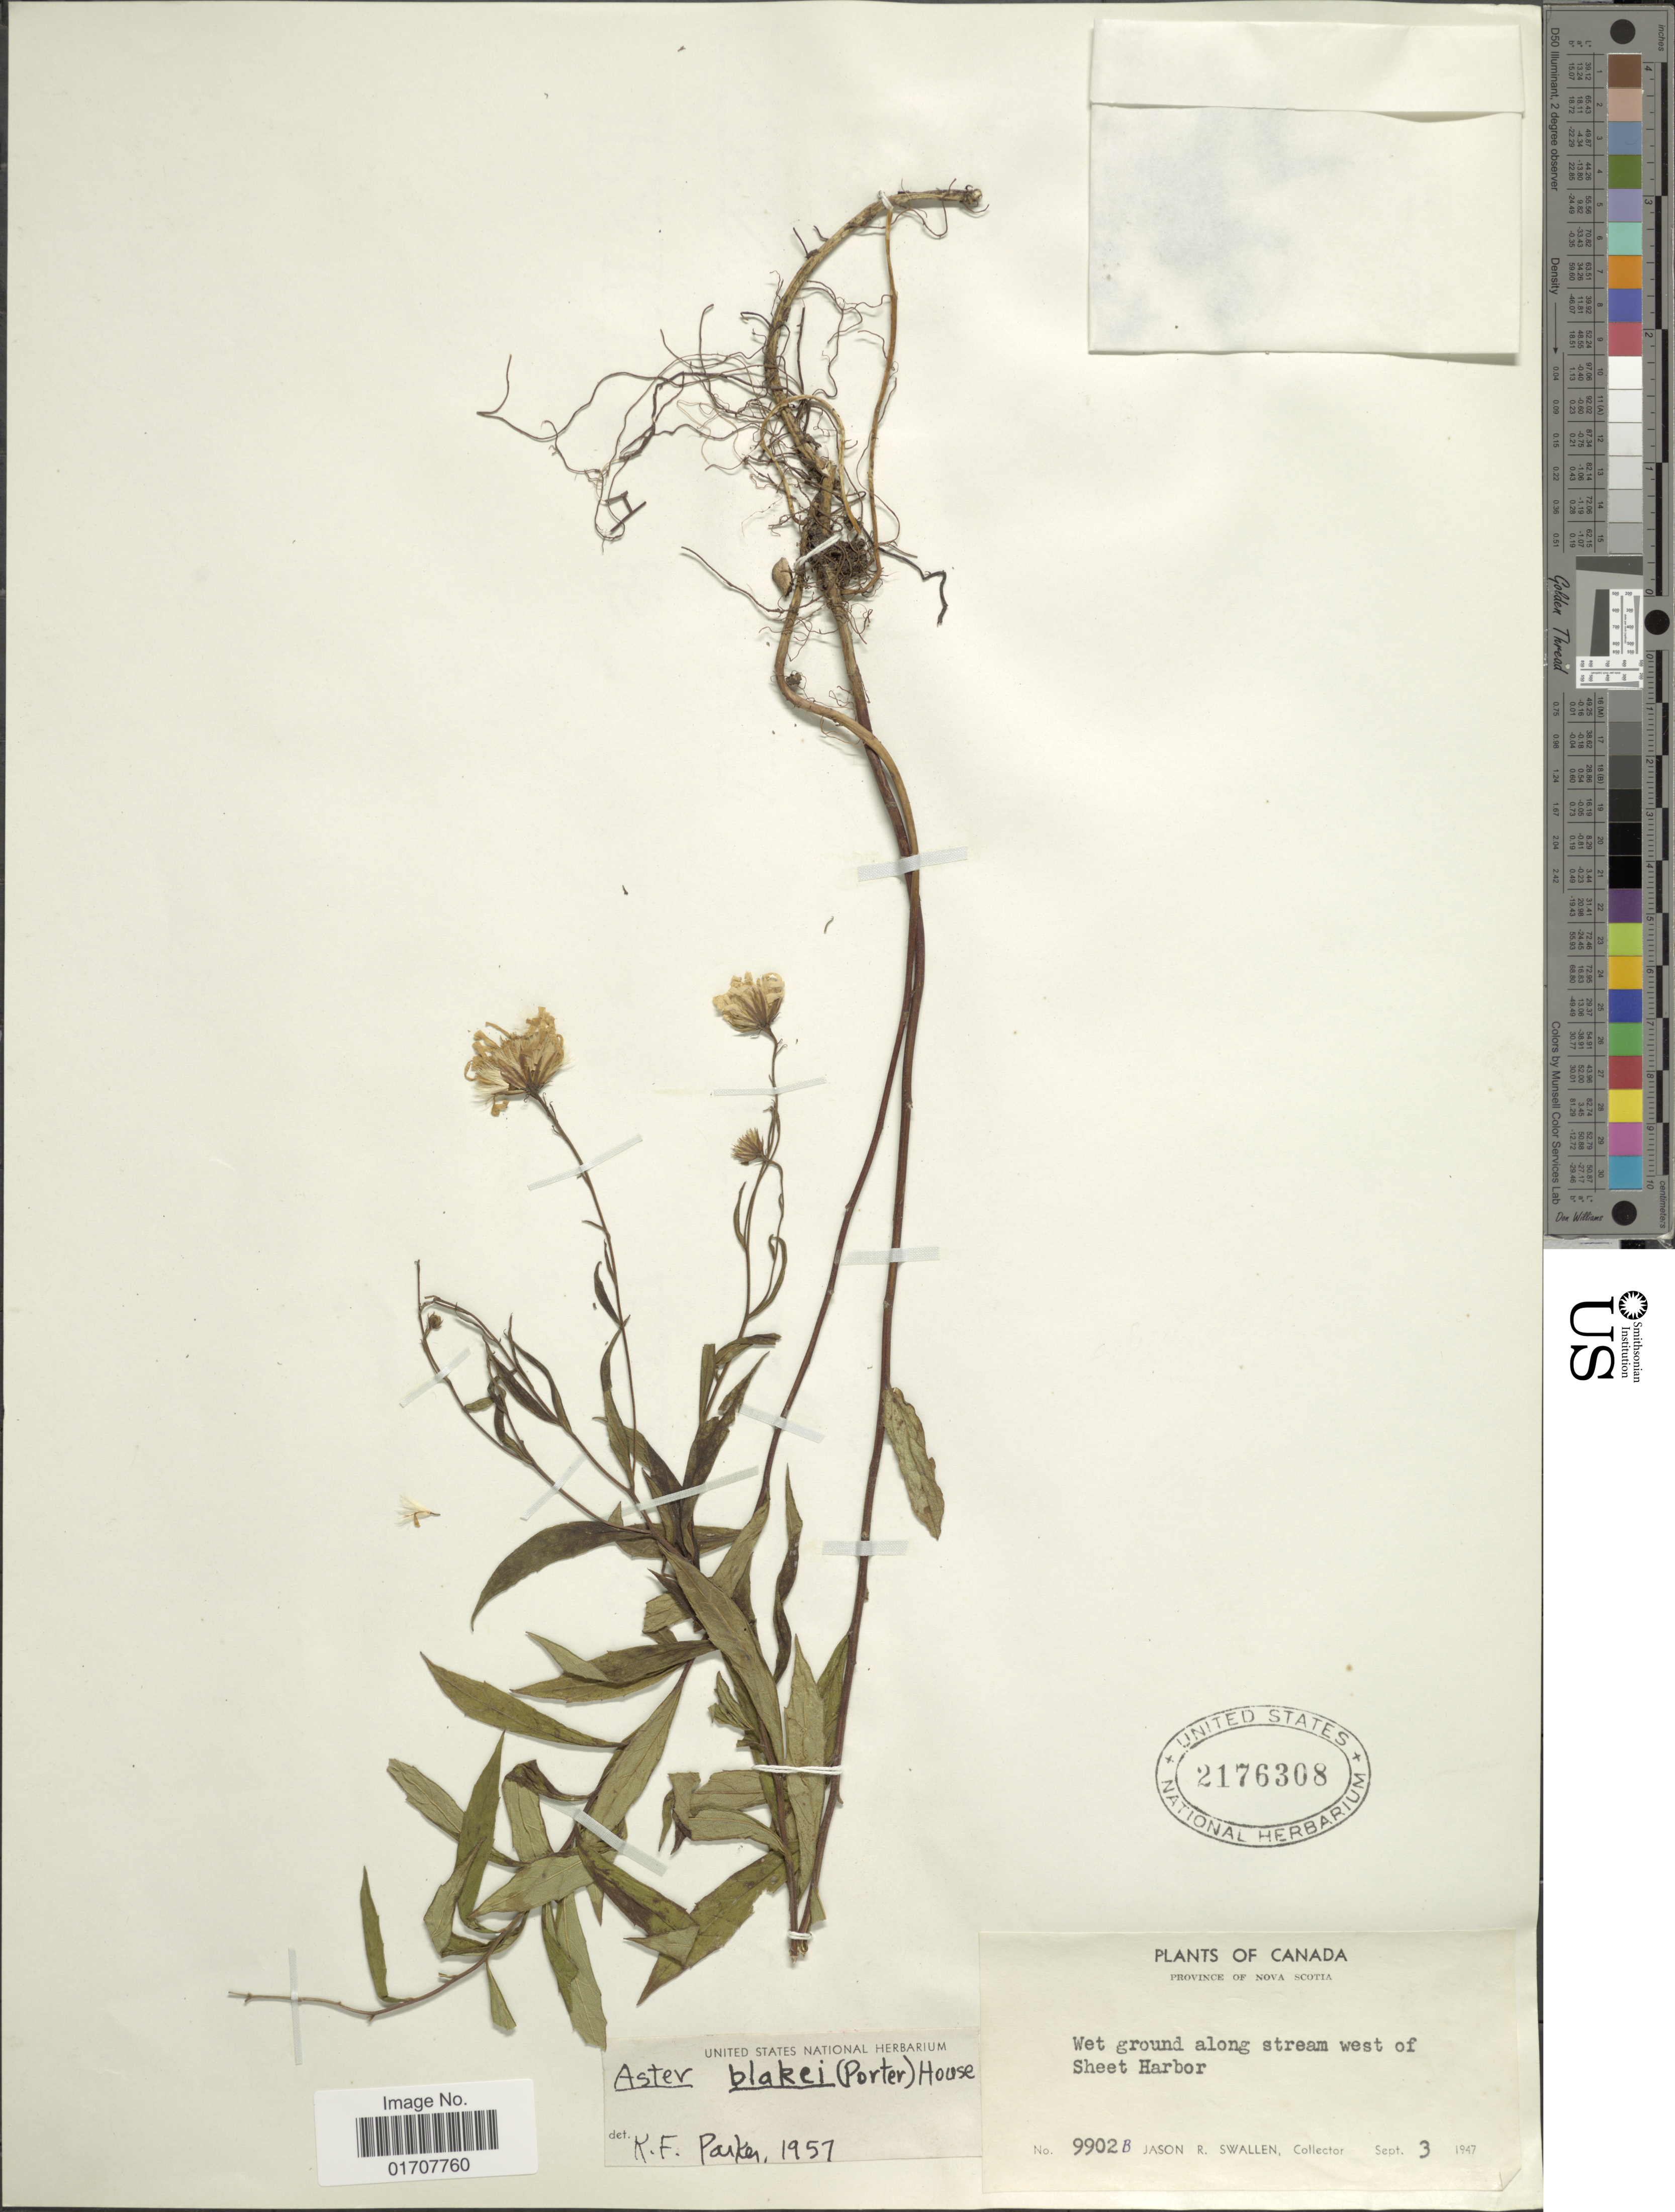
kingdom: Plantae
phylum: Tracheophyta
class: Magnoliopsida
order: Asterales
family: Asteraceae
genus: Oclemena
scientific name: Oclemena x blakei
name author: (Porter) G.L. Nesom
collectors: J. R. Swallen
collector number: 9902B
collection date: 1947-09-03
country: Canada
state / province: Nova Scotia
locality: Wet ground along stream west of Sheet Harbor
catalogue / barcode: US 2176308